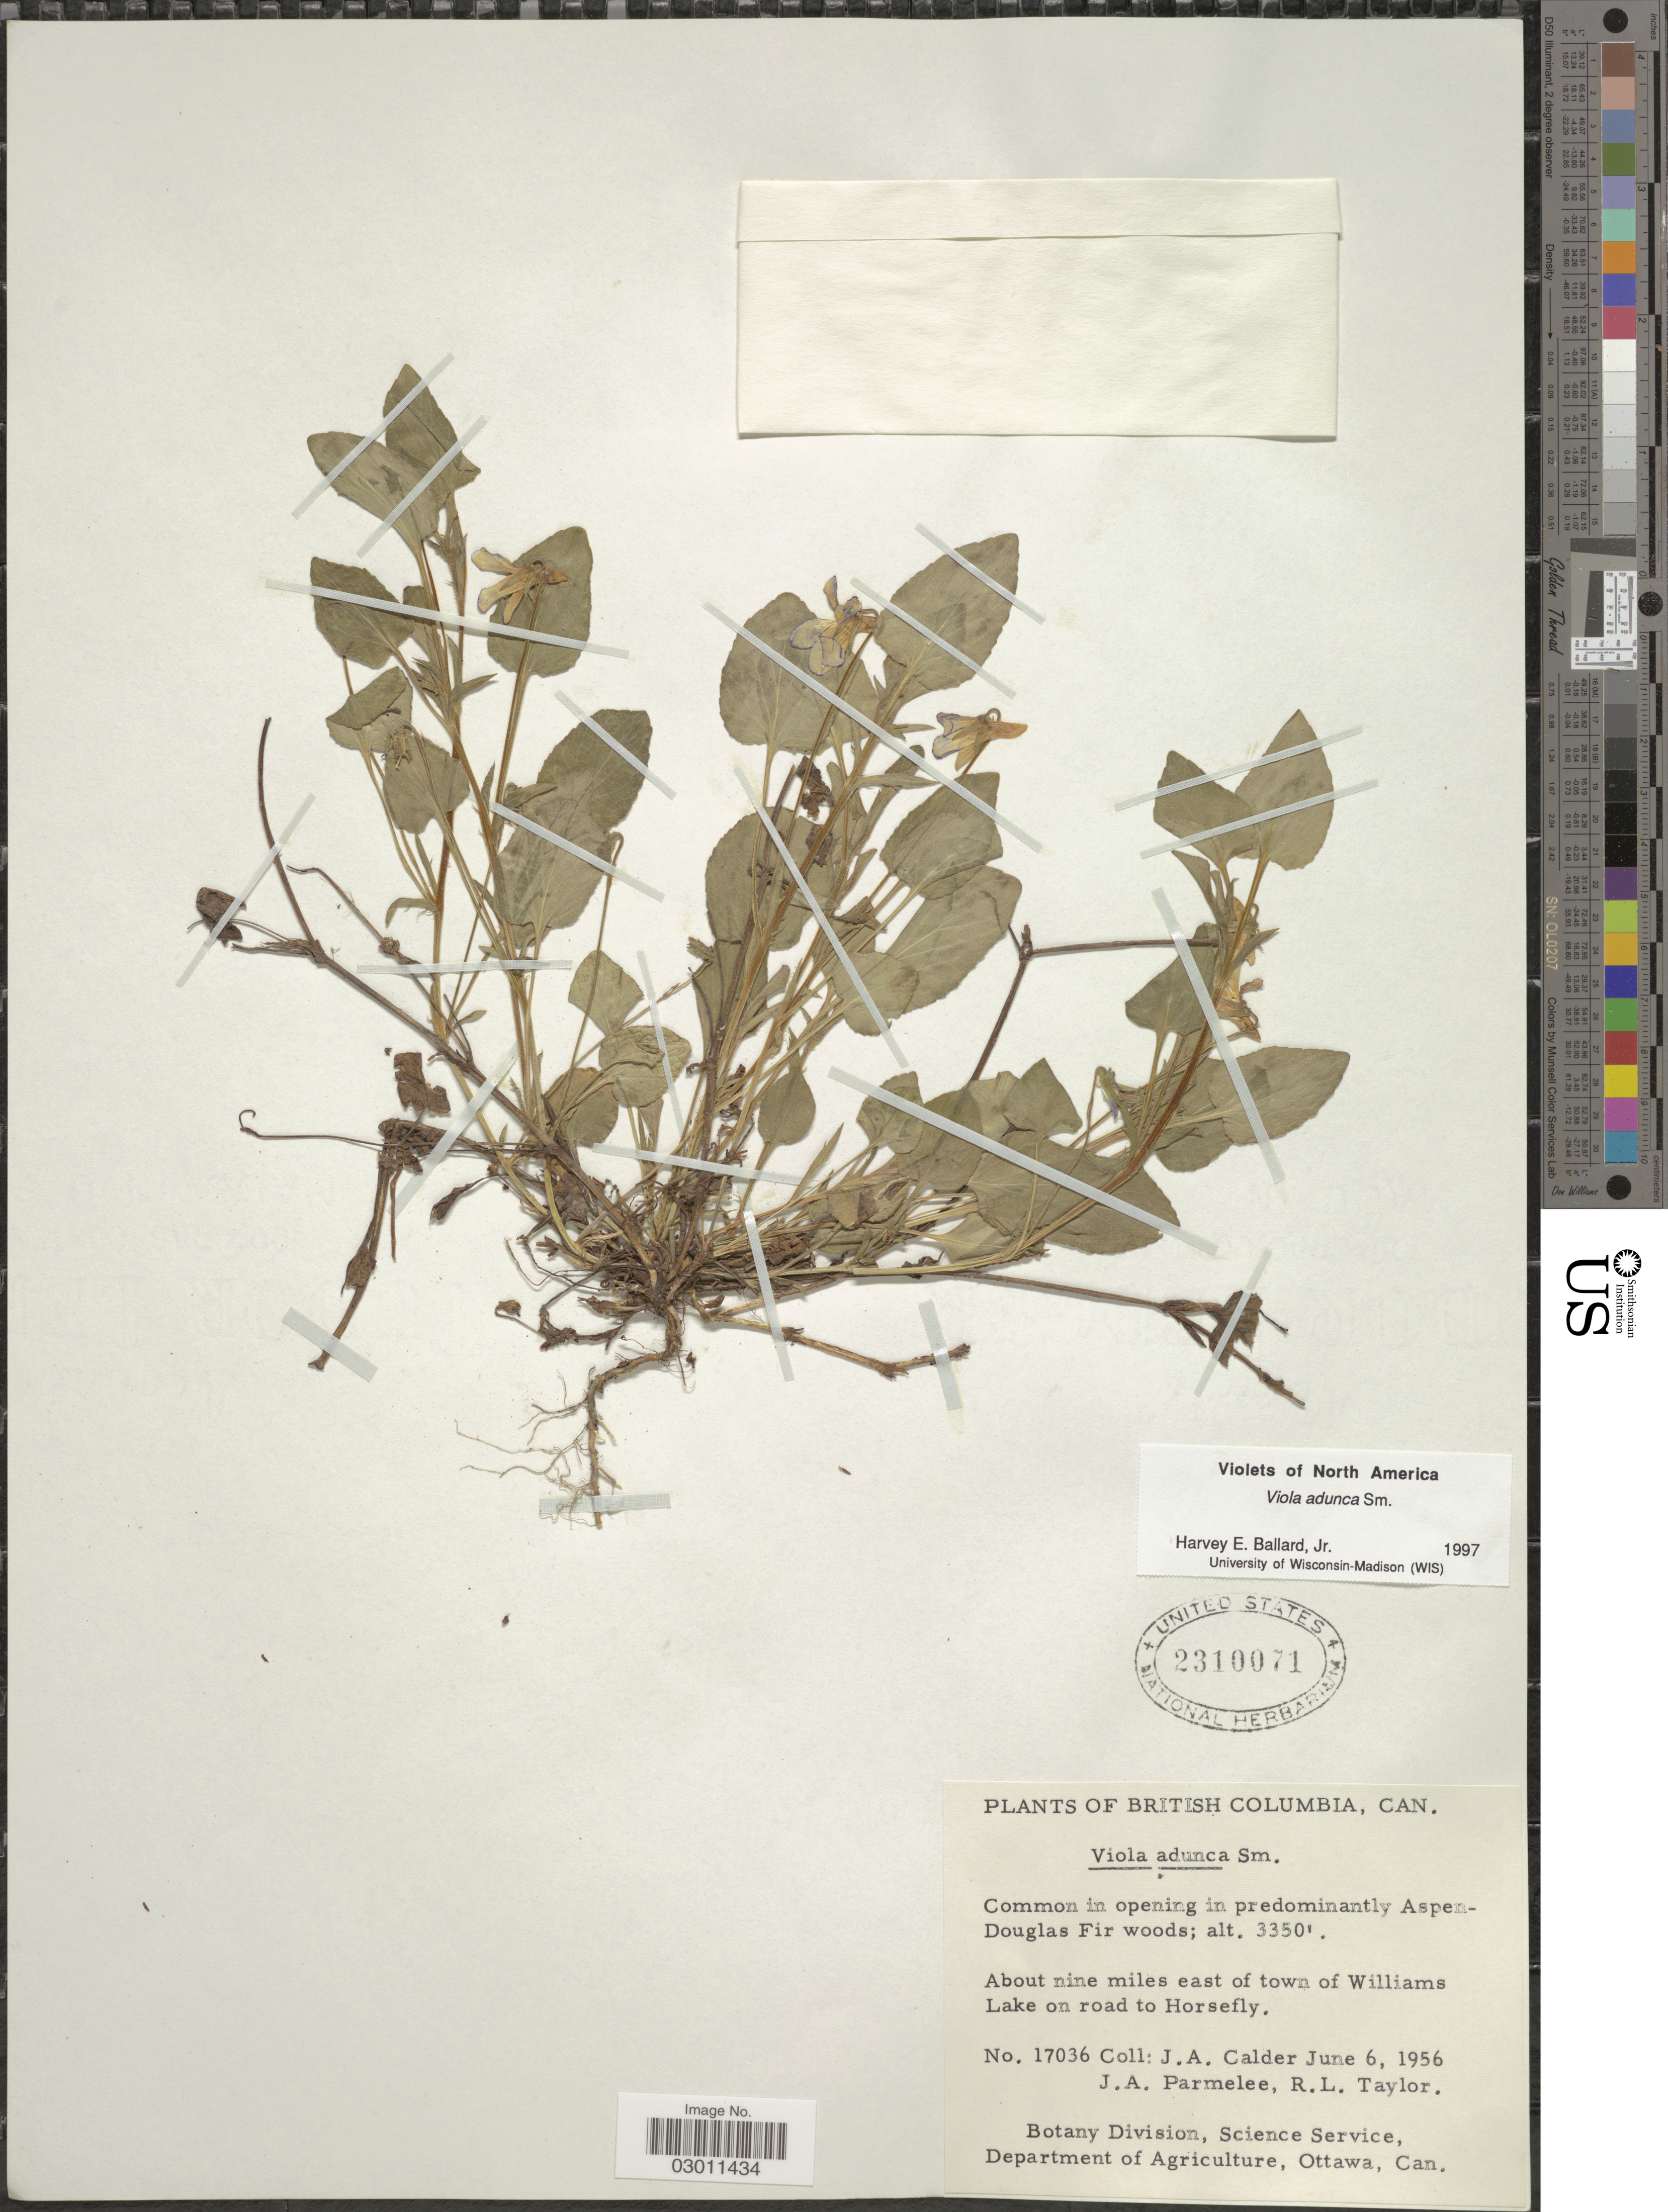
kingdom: Plantae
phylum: Tracheophyta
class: Magnoliopsida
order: Malpighiales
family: Violaceae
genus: Viola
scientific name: Viola adunca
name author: Sm.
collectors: J. A. Calder, J. A. Calder, J. A. Parmelee & R. Taylor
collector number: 17036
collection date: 1956-06-06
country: Canada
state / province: British Columbia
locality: About nines miles east of town of Williams Lake on road to Horsefly.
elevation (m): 1021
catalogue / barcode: US 2310071